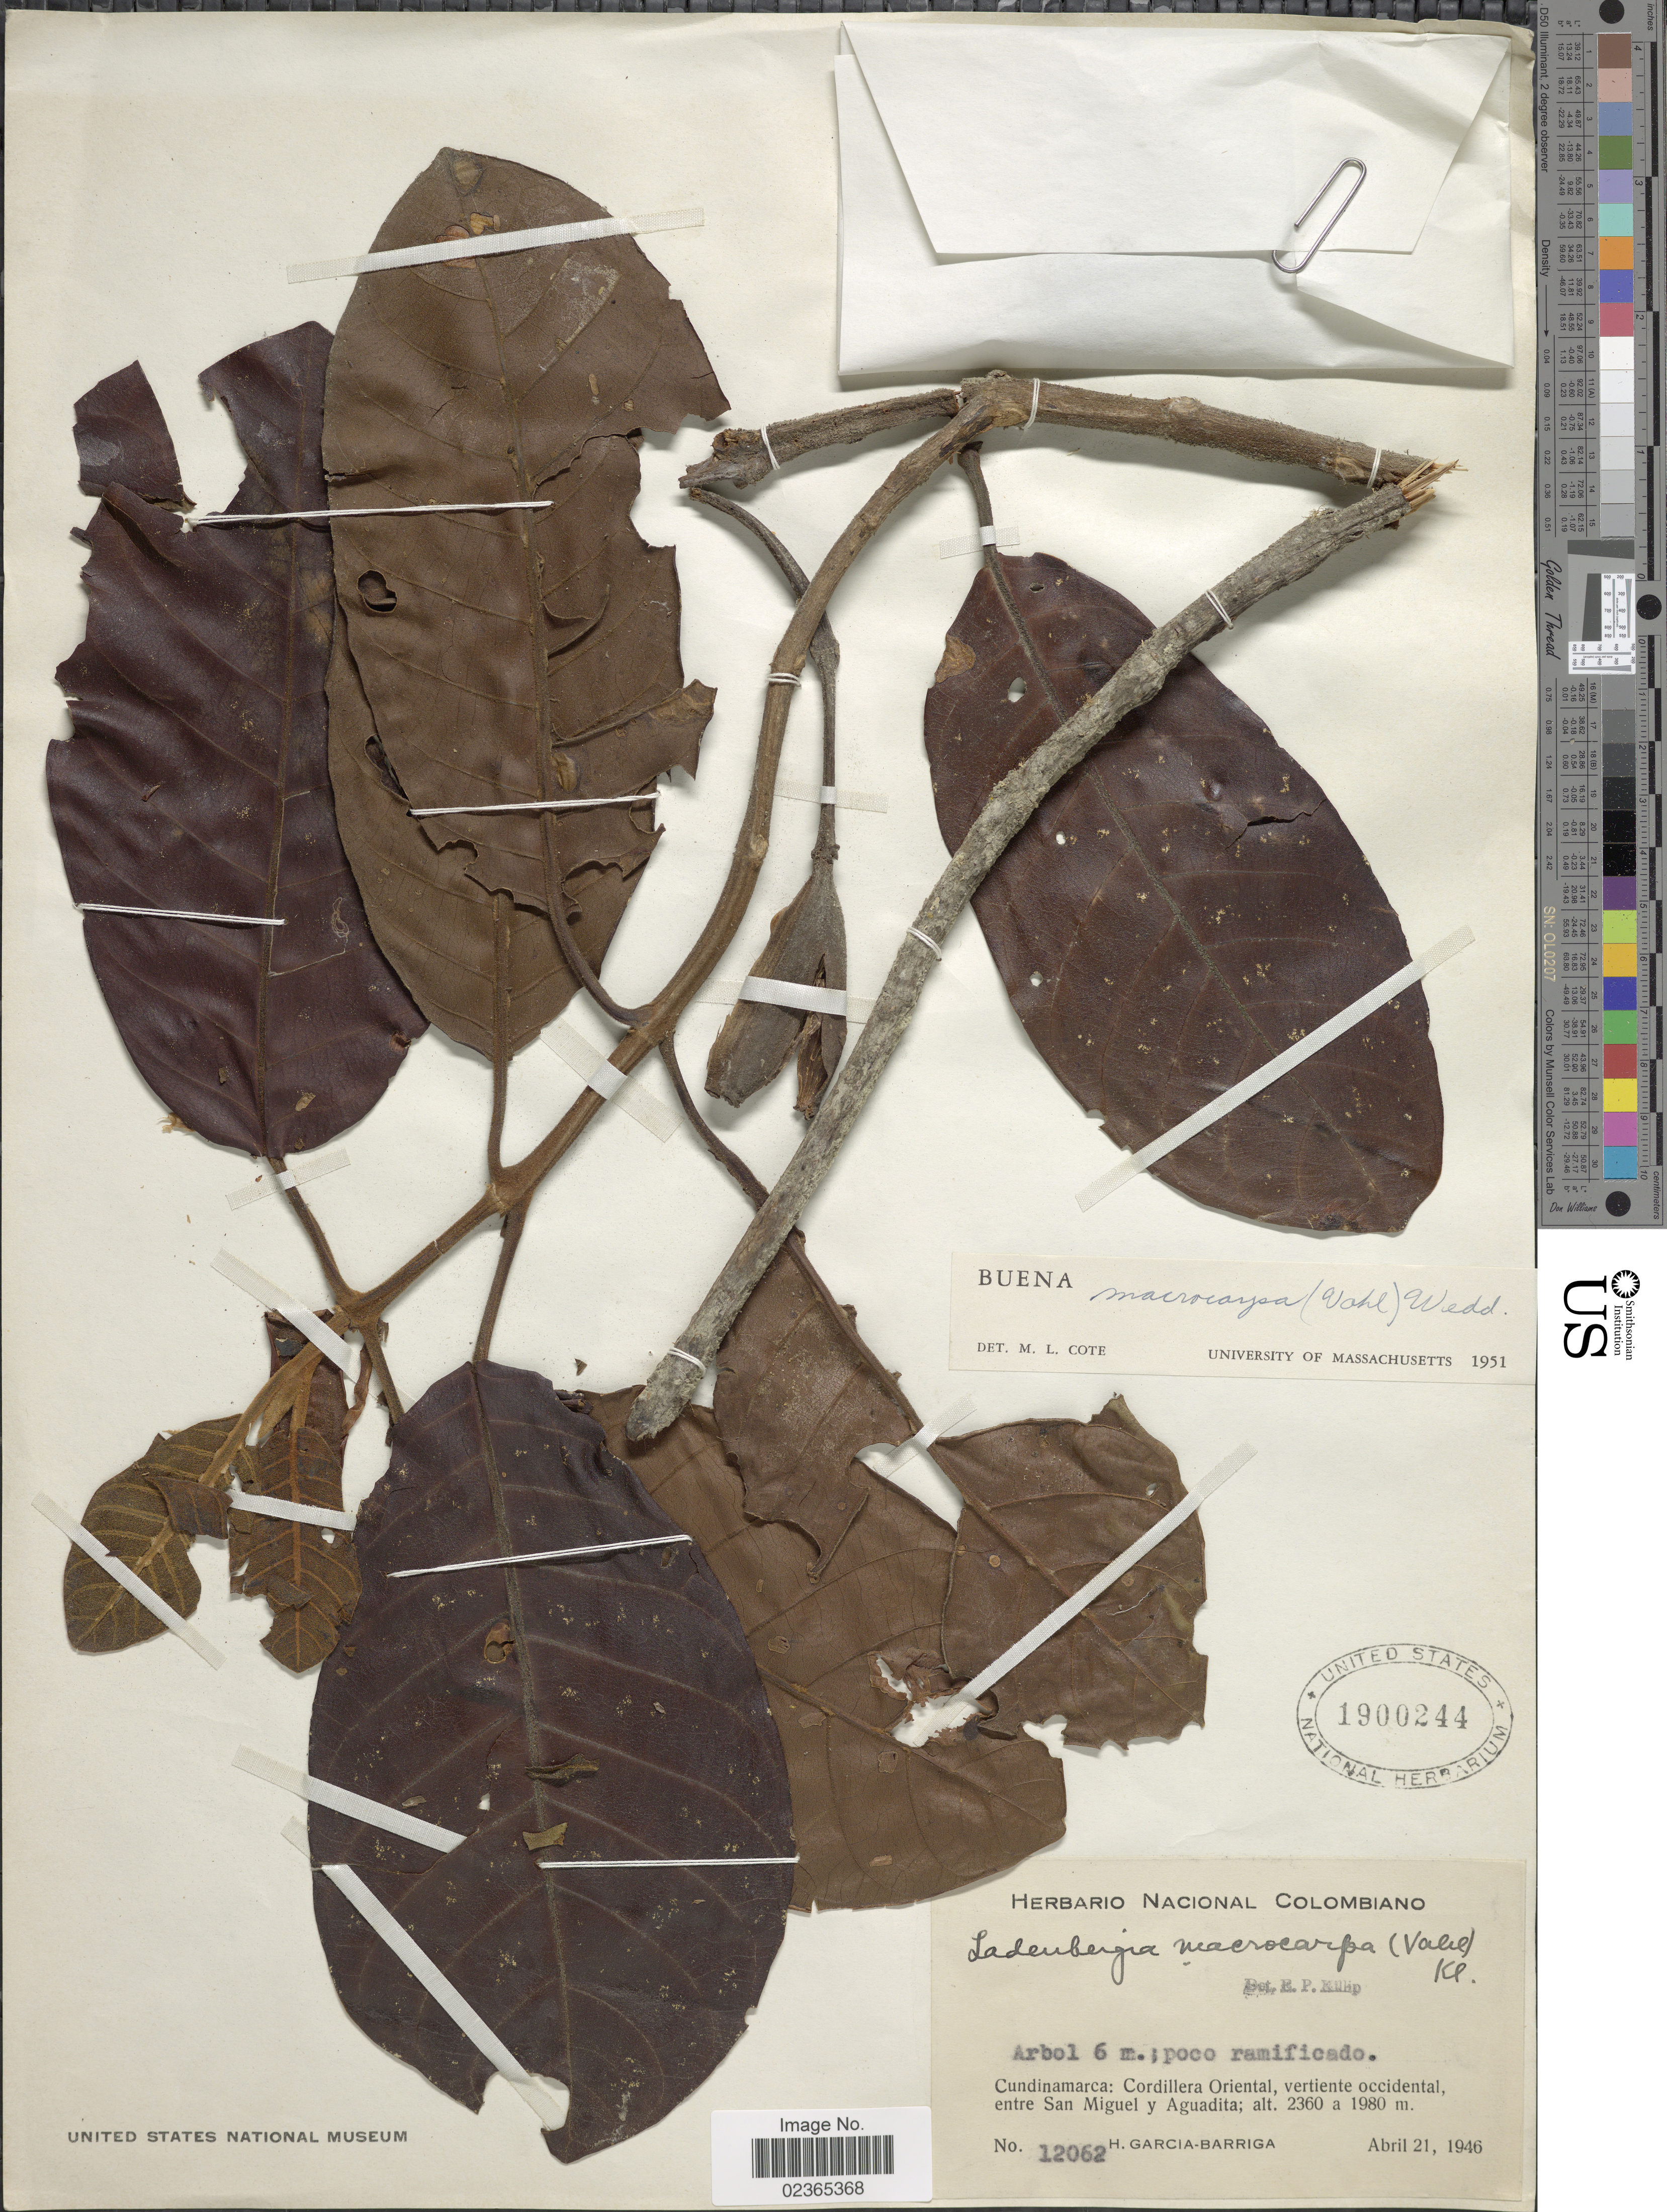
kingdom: Plantae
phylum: Tracheophyta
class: Magnoliopsida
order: Gentianales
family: Rubiaceae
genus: Ladenbergia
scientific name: Ladenbergia macrocarpa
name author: (Vahl) Klotzsch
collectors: H. García Barriga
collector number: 12062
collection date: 1946-04-21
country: Colombia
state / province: Cundinamarca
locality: Cordillera Oriental, vertiente occidental, entre San Miguel y Aguadita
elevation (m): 1980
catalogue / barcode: US 1900244